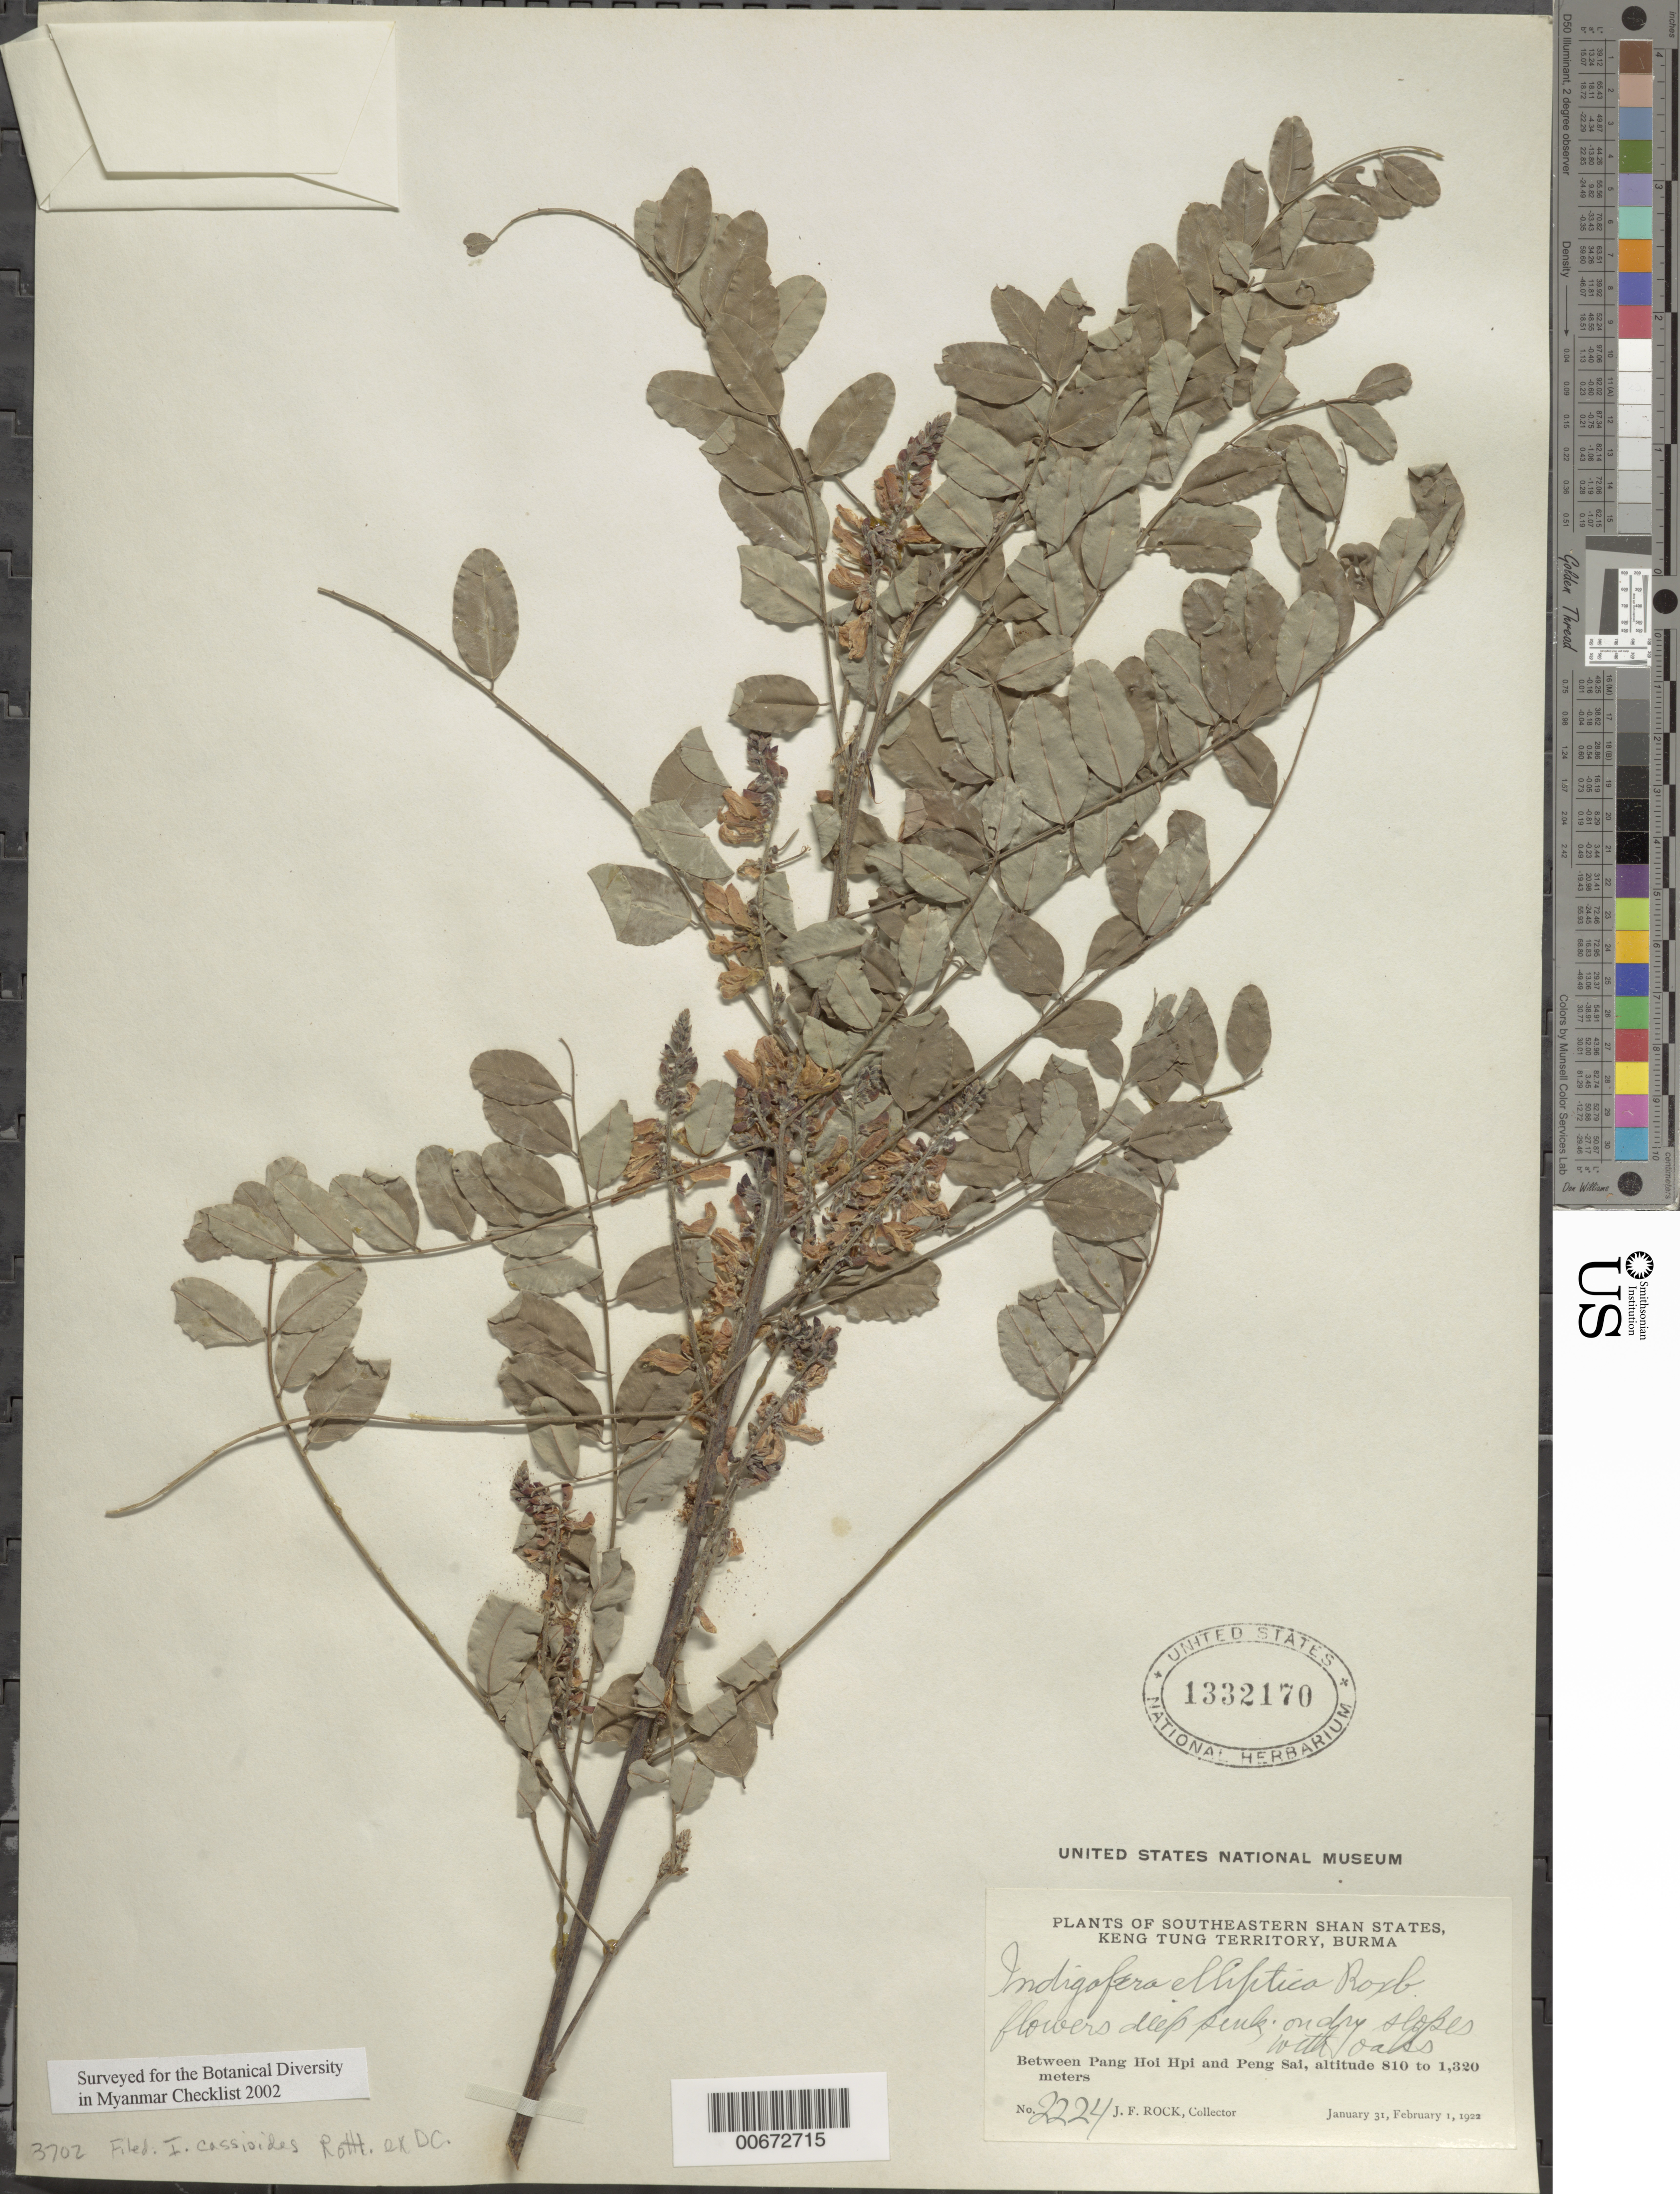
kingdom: Plantae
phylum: Tracheophyta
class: Magnoliopsida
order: Fabales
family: Fabaceae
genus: Indigofera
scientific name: Indigofera cassioides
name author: Röttler ex DC.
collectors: J. F. Rock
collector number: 2224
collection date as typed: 31 Jan 1922 to 01 Feb 1922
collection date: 1922-01-31/1922-02-01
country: Myanmar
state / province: Shan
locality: Keng Tung Territory, between Pang Hoi Hpi and Peng Sai.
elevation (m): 810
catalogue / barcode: US 1332170